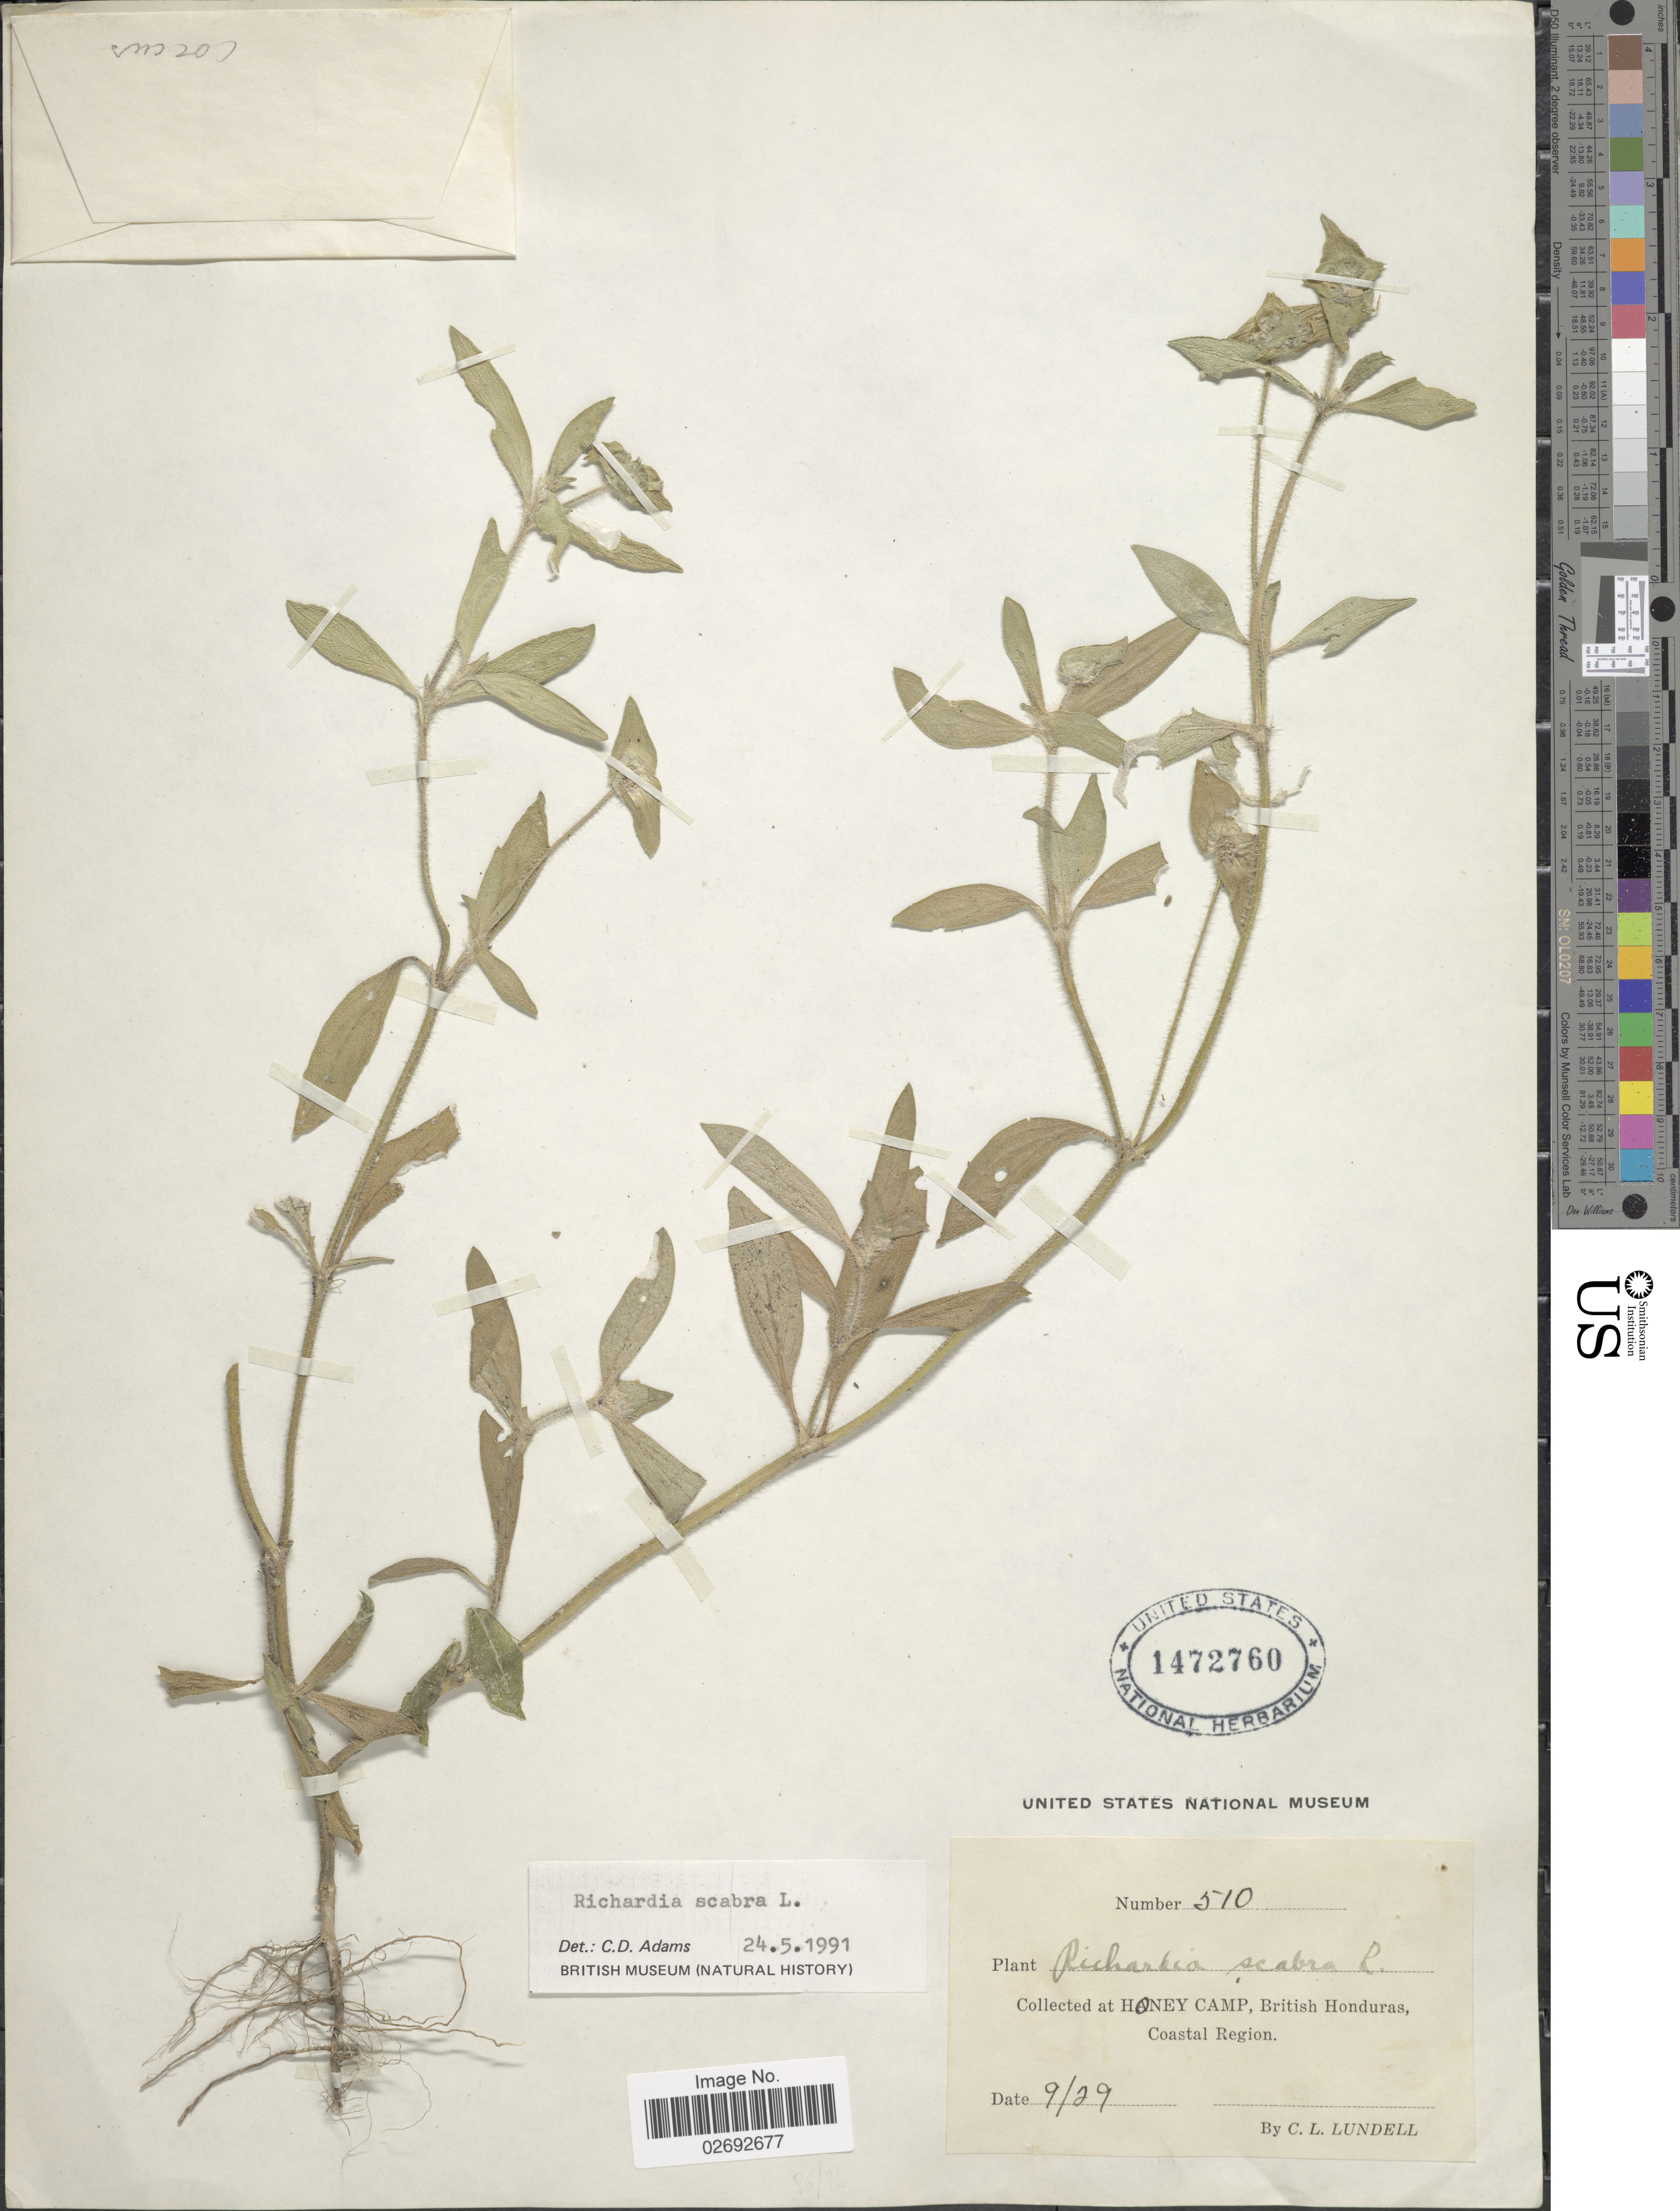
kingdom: Plantae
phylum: Tracheophyta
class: Magnoliopsida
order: Gentianales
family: Rubiaceae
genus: Richardia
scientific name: Richardia scabra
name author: L.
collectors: C. L. Lundell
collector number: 510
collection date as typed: Transcribed d/m/y: /9/29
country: Belize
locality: Honey Camp, British Honduras, Coastal Region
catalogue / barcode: US 1472760